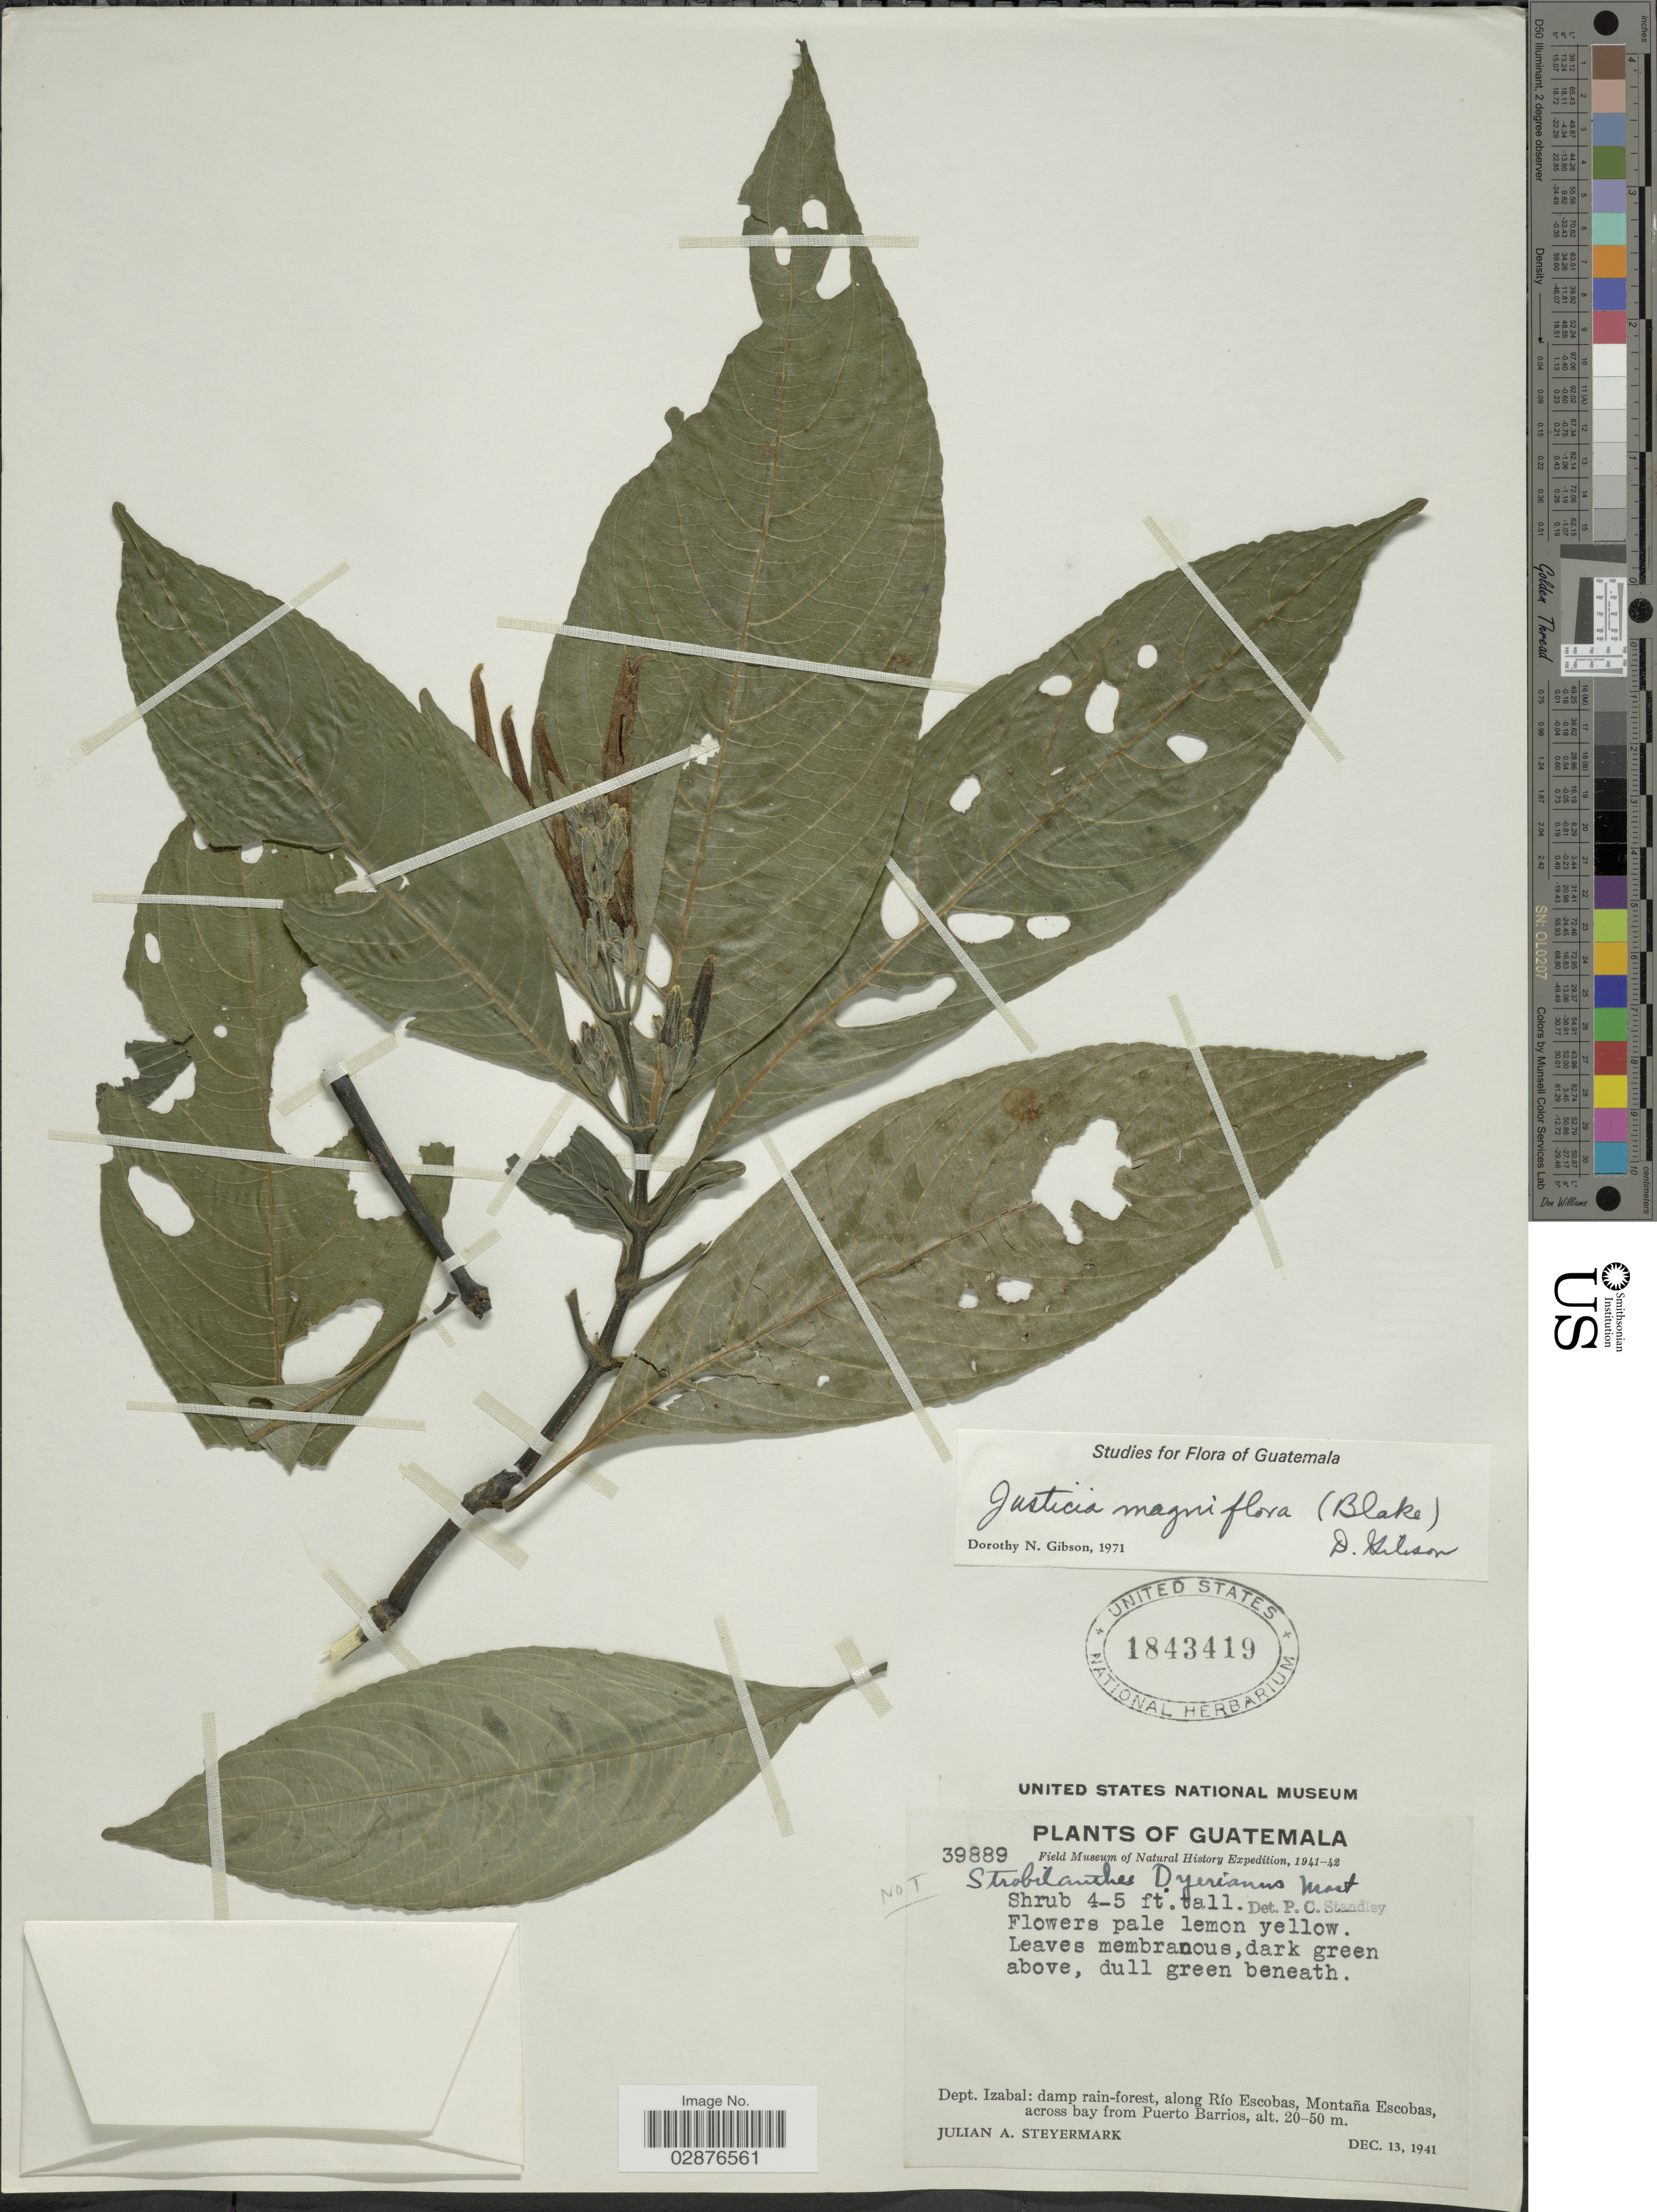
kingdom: Plantae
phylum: Tracheophyta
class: Magnoliopsida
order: Lamiales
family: Acanthaceae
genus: Justicia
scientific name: Justicia magniflora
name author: (S.F. Blake) D.N. Gibson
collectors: J. Steyermark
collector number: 39889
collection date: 1941-12-13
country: Guatemala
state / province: Izabal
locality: Dept. Izabal: damp rain-forest, along Río Escobas, Montaña Escobas, across bay from Puerto Barrios.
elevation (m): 20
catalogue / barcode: US 1843419